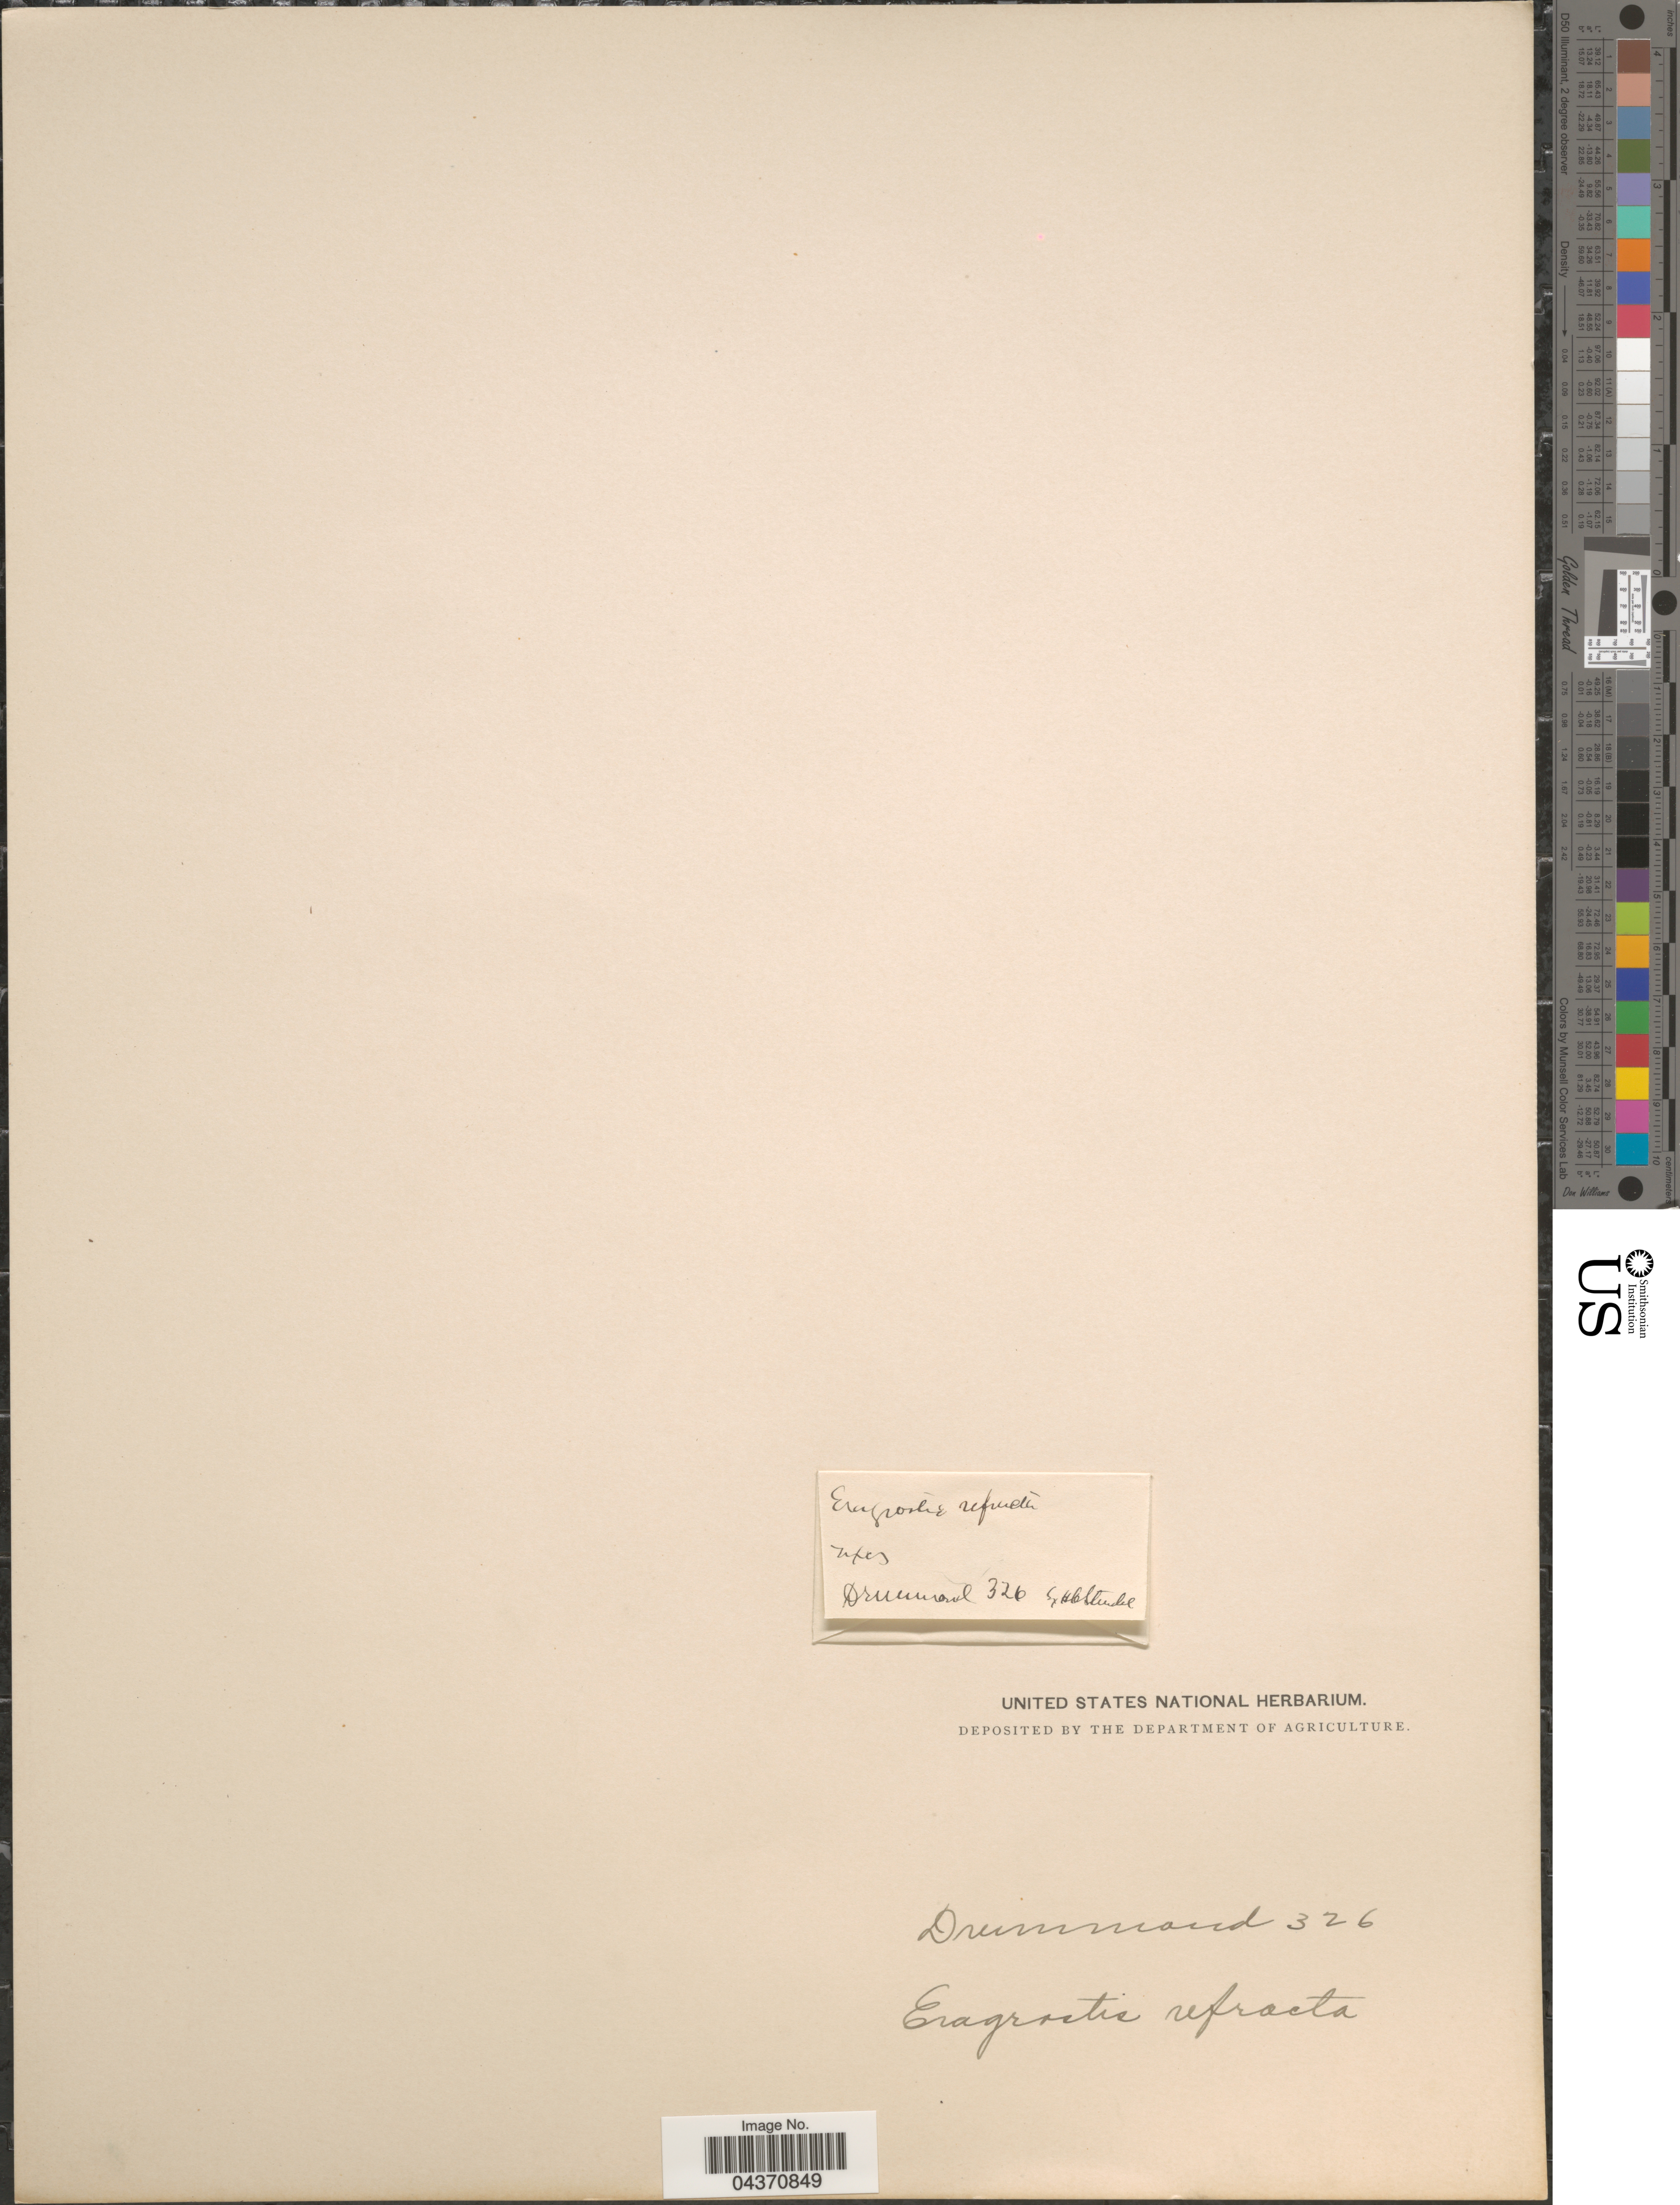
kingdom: Plantae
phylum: Tracheophyta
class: Liliopsida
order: Poales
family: Poaceae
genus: Eragrostis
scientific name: Eragrostis refracta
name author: (Muhl.) Scribn.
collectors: -. Drummond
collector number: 326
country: United States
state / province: Texas